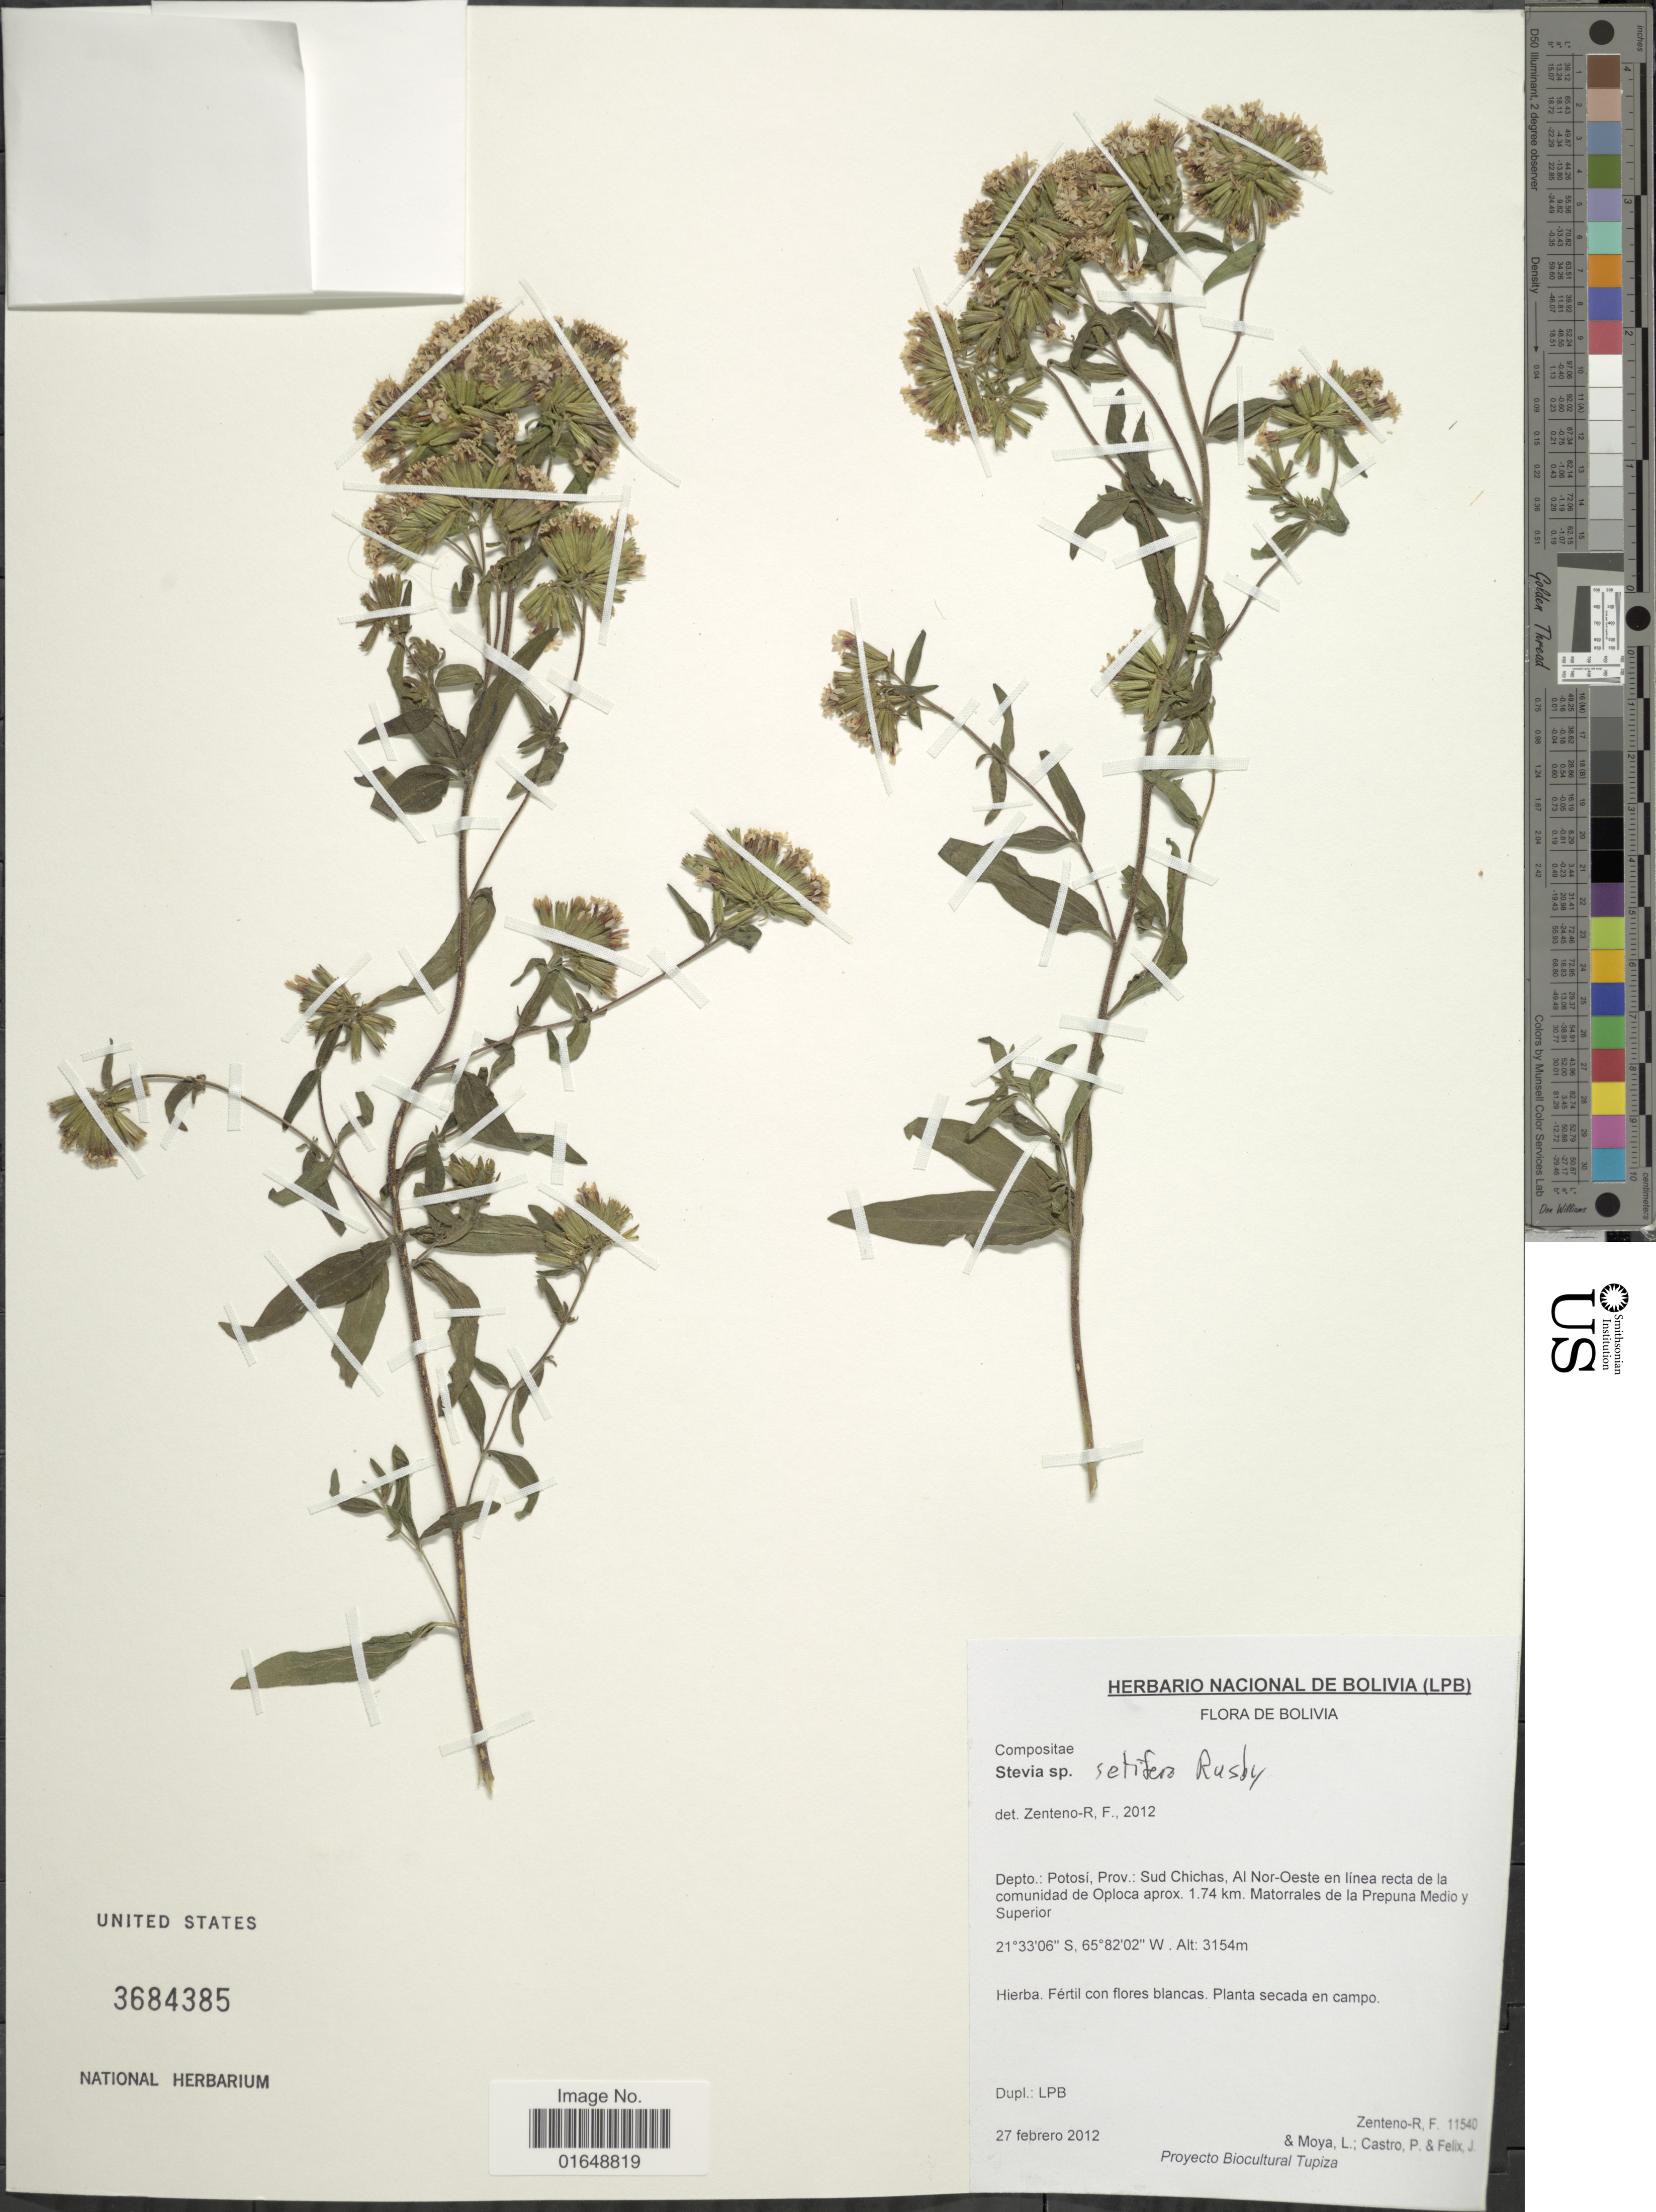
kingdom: Plantae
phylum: Tracheophyta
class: Magnoliopsida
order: Asterales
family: Asteraceae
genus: Stevia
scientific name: Stevia setifera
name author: Rusby ex B.L. Rob.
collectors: F. Zenteno, L. Moya, P. Castro & J. Félix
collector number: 11540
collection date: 2012-02-27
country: Bolivia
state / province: Potosi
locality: Depto.: Potosí, Prov.: Sud Chichas, Al Nor-Oeste en linea recta de la comunidad de Oploca aprox. 1.74 km. Matorrales de la Prepuna Medio y Superior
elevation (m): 3154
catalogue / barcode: US 3684385